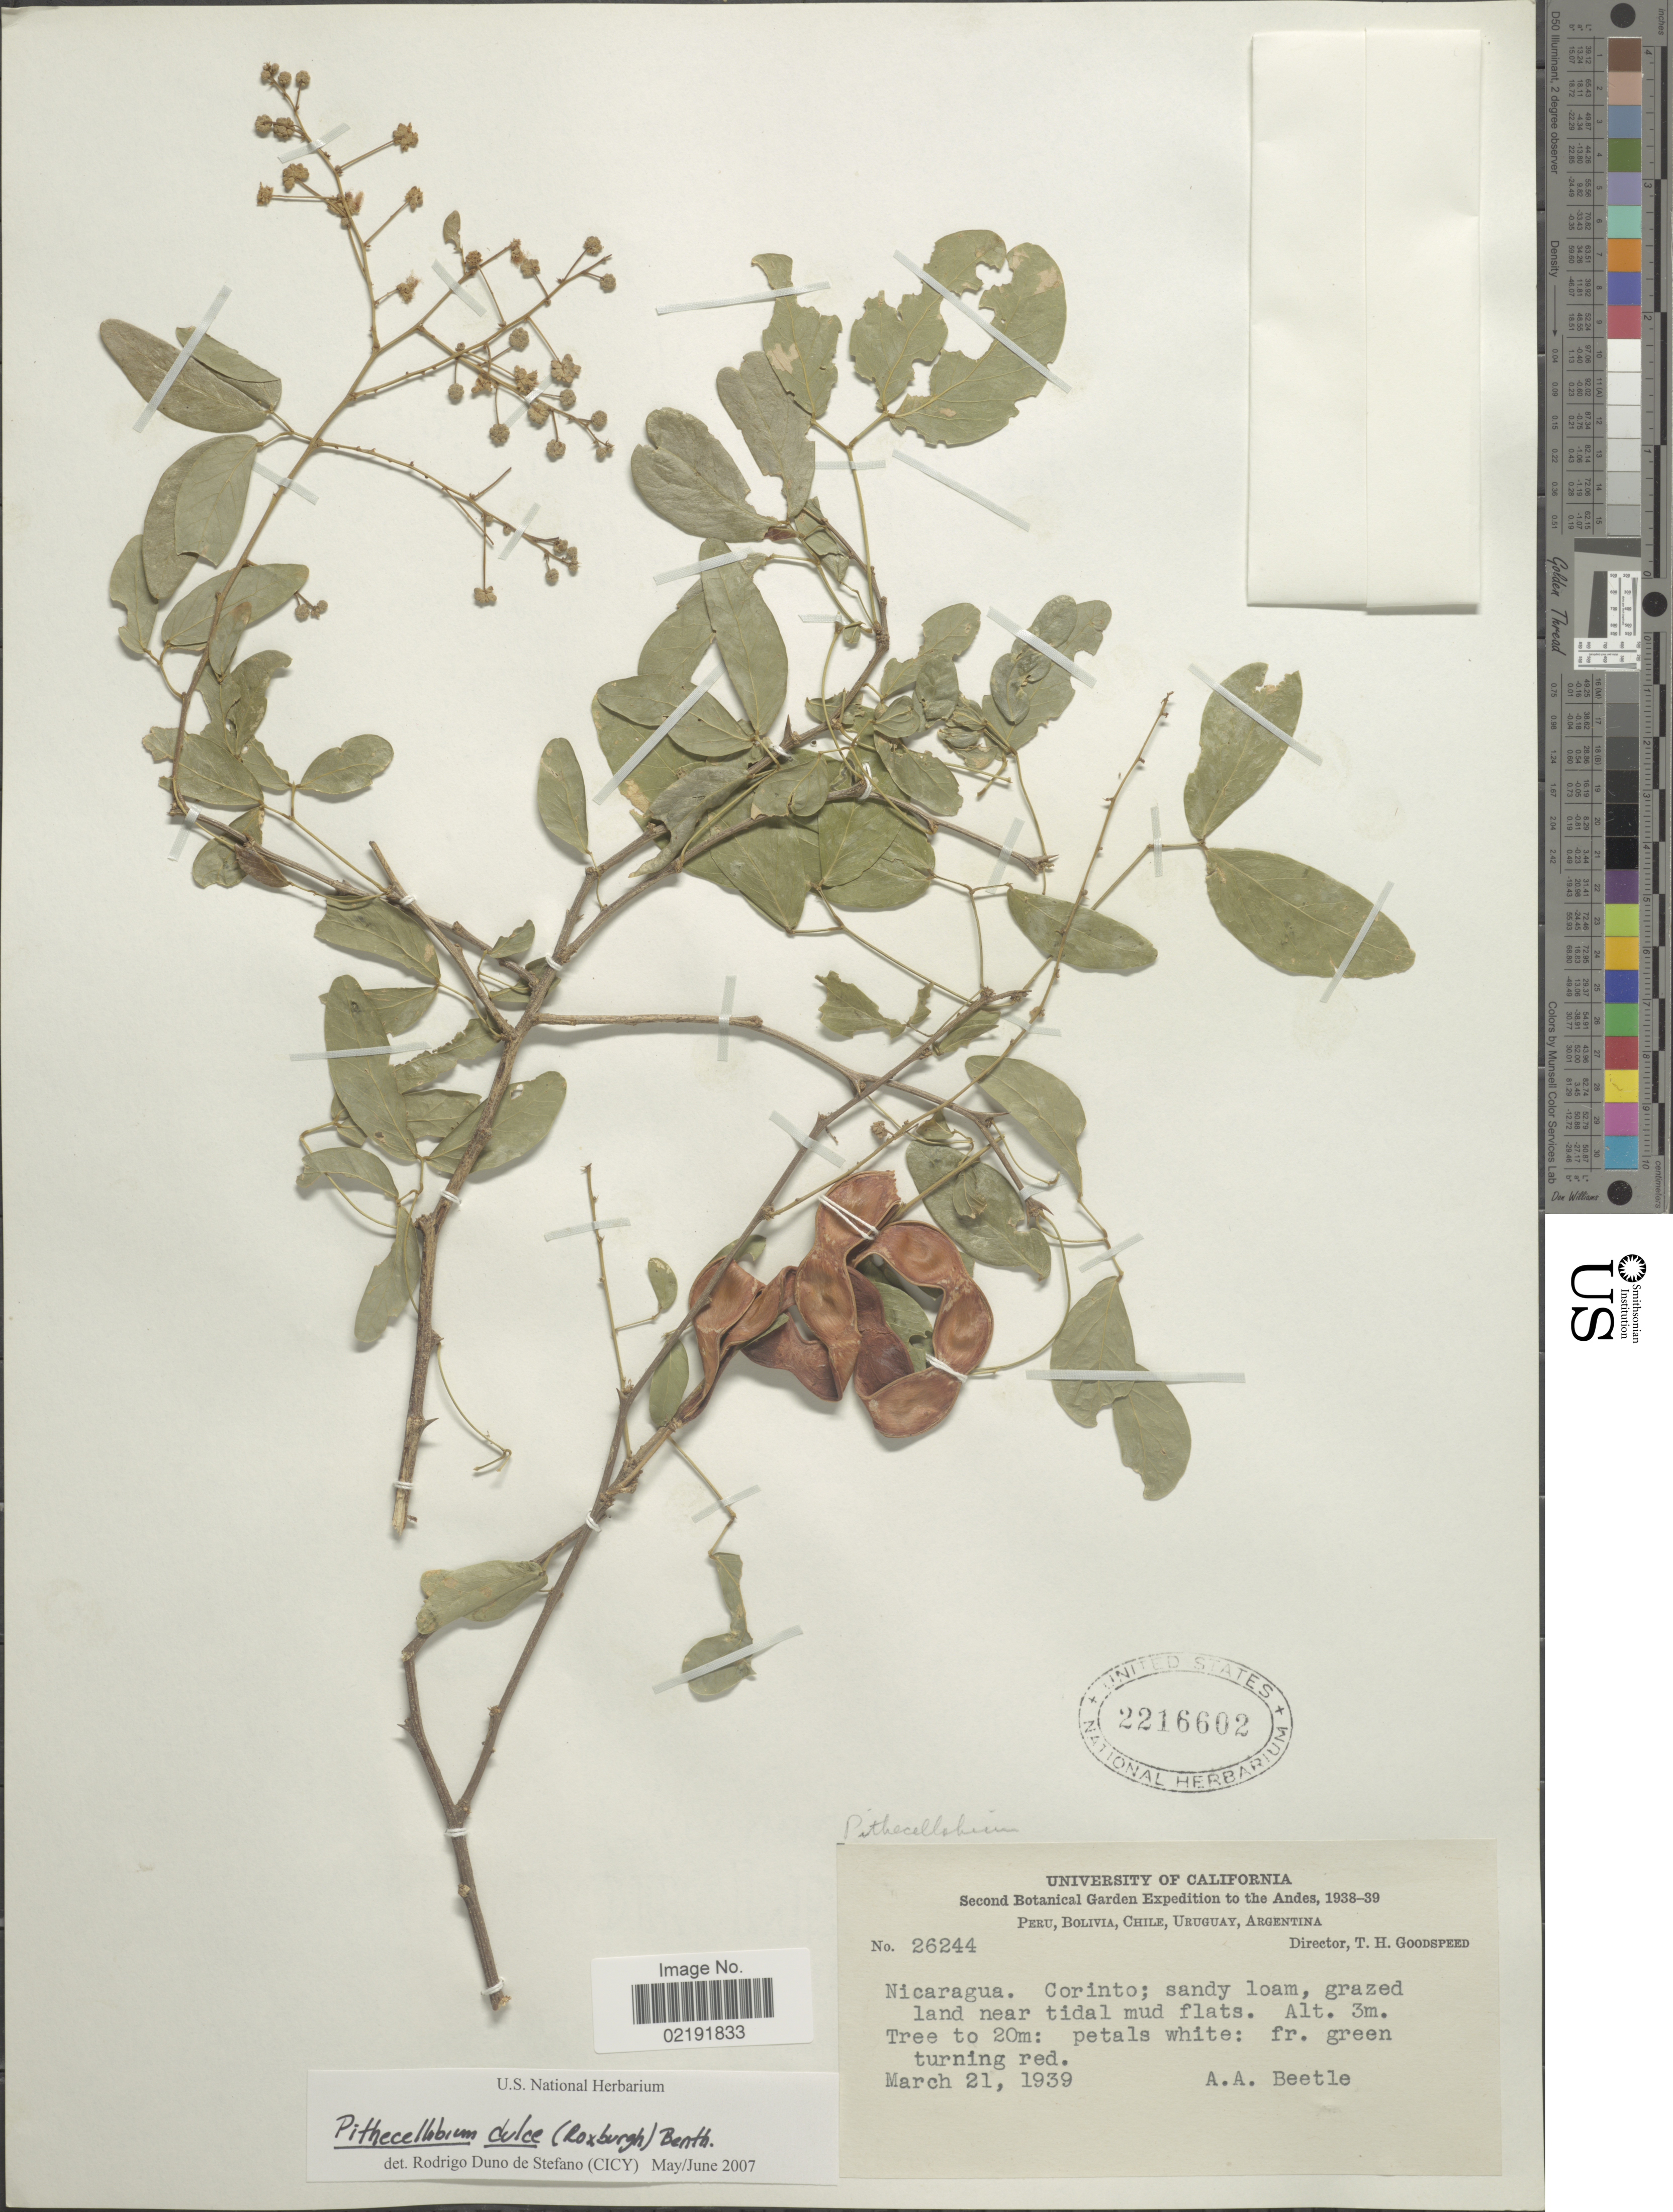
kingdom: Plantae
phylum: Tracheophyta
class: Magnoliopsida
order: Fabales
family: Fabaceae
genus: Pithecellobium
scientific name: Pithecellobium dulce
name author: (Roxb.) Benth.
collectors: A. A. Beetle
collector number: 26244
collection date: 1939-03-21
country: Nicaragua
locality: Corinto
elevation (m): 3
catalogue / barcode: US 2216602